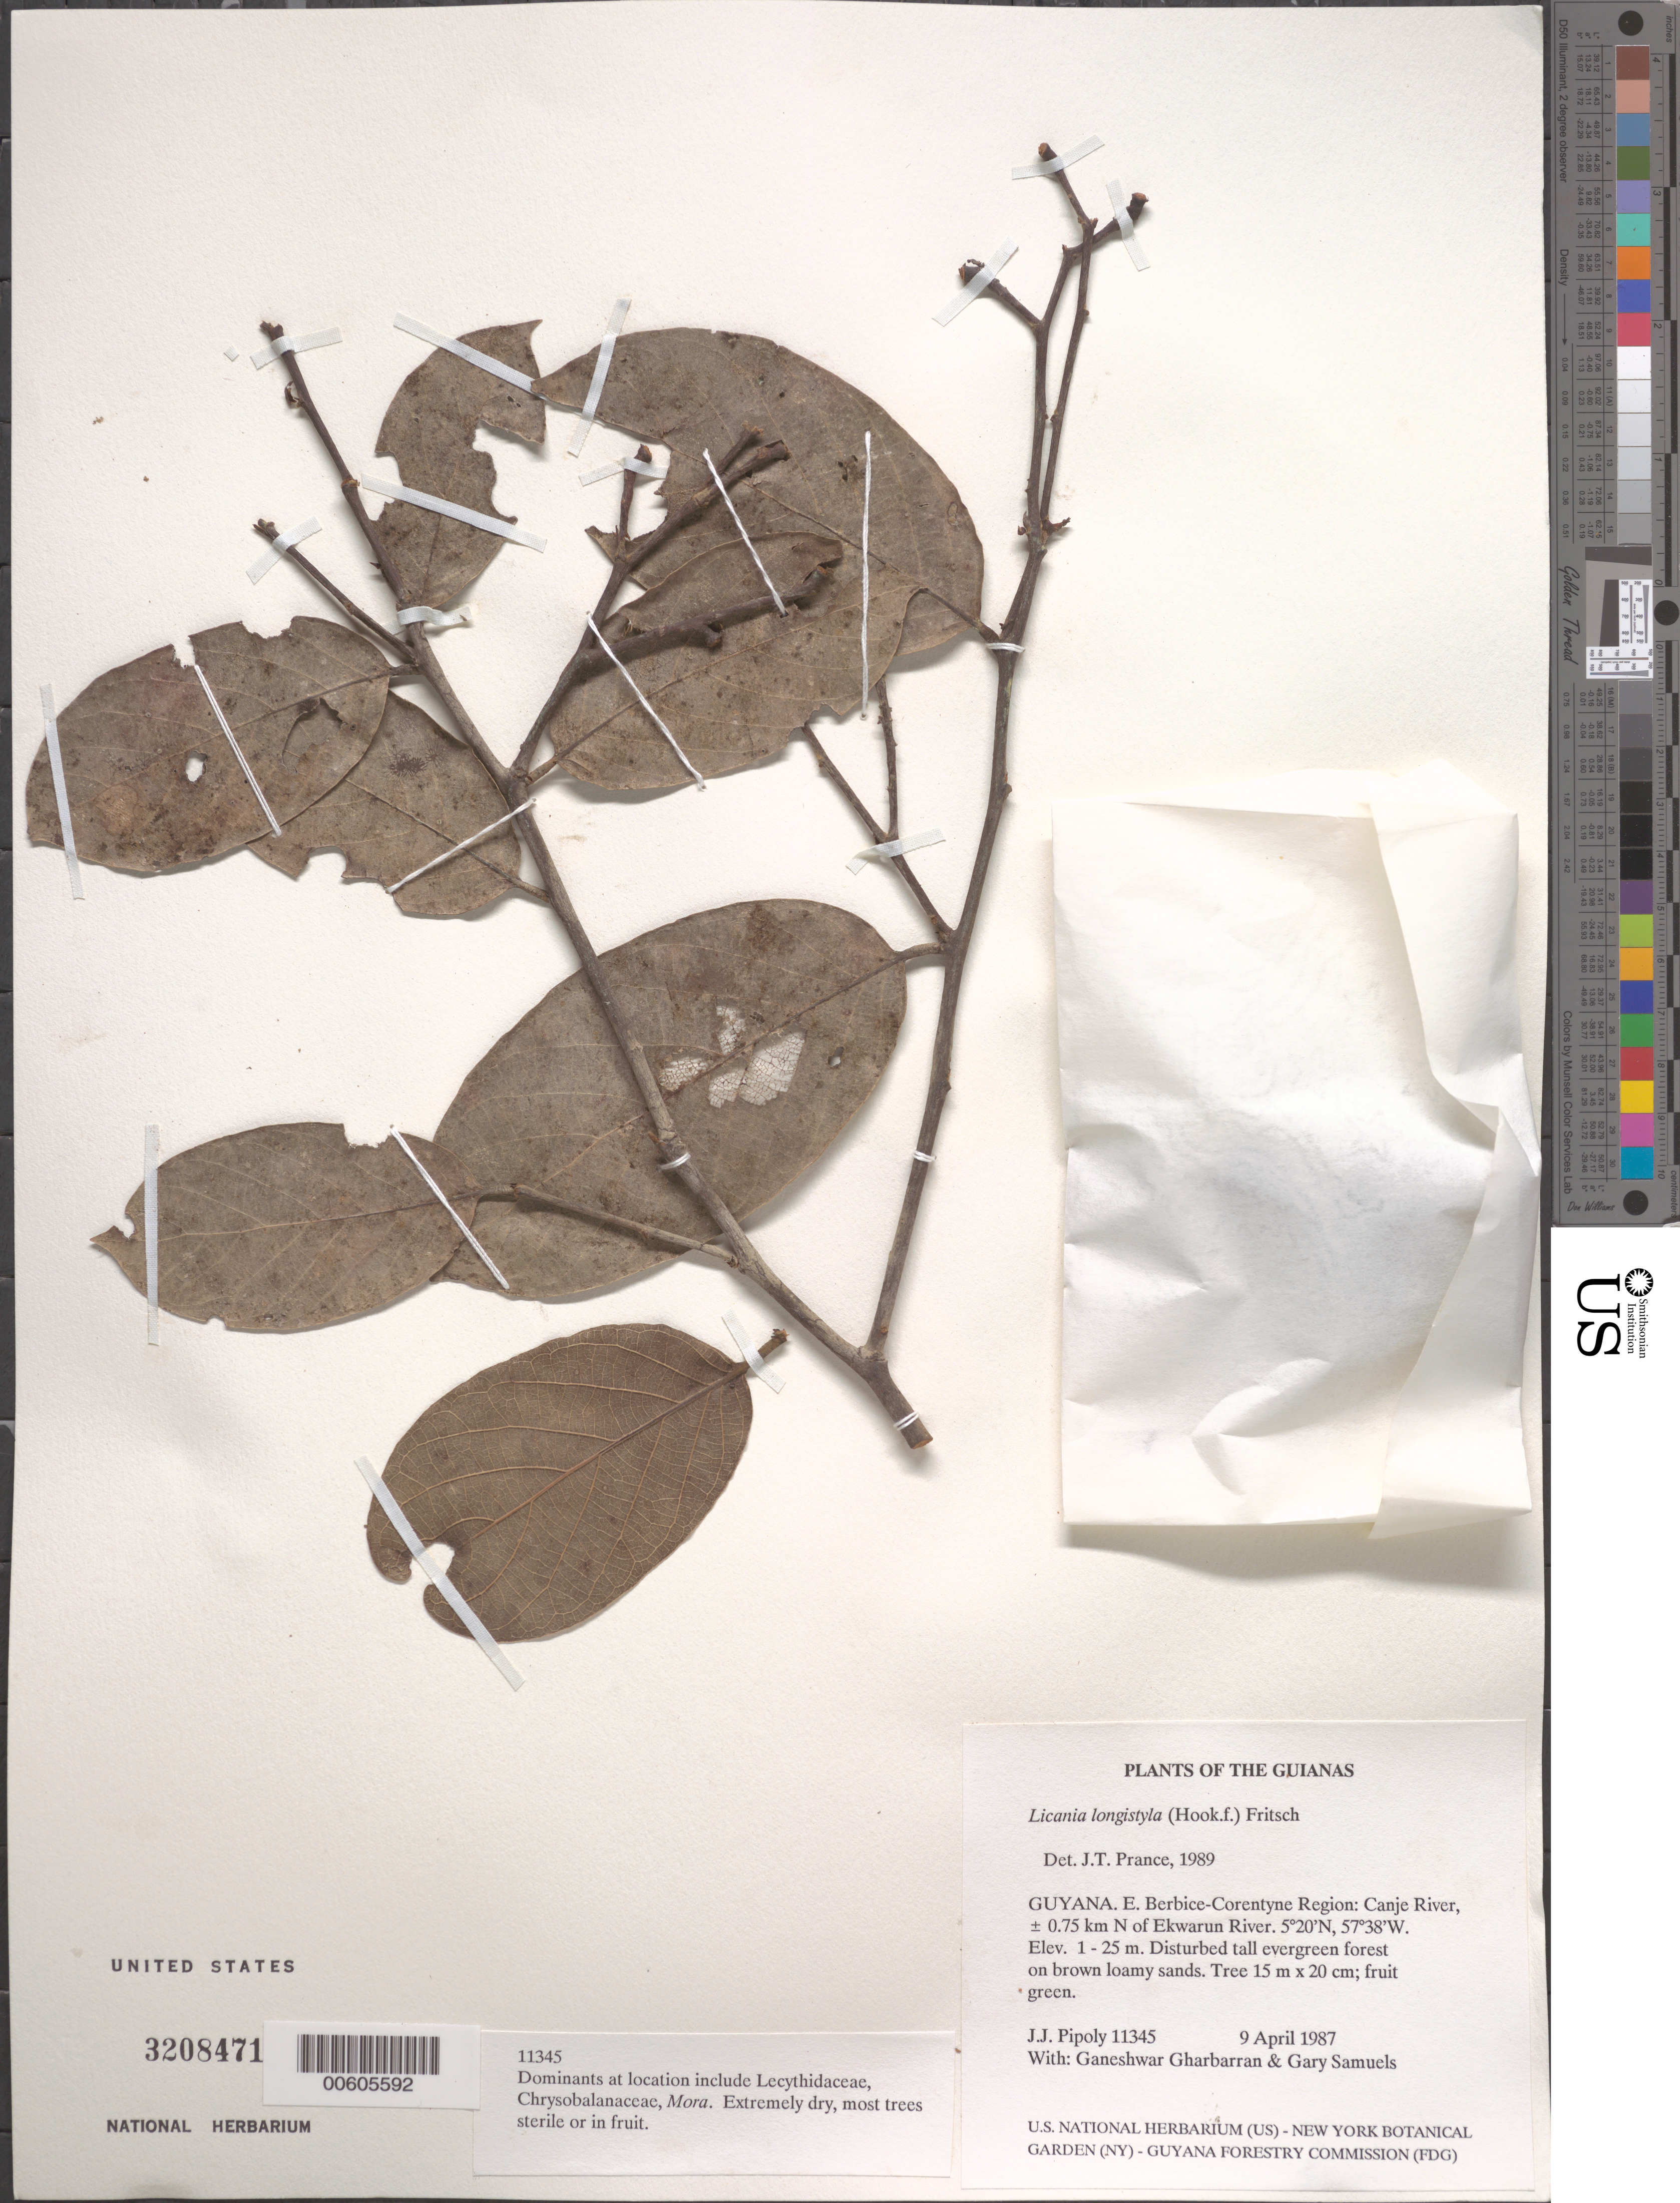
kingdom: Plantae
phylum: Tracheophyta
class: Magnoliopsida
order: Malpighiales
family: Chrysobalanaceae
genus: Leptobalanus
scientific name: Leptobalanus longistylus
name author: (Hook. f.) Sothers & Prance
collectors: J. J. Pipoly, G. Gharbarran & G. Samuels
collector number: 11345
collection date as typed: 9 April 1987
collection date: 1987-04-09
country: Guyana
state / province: E. Berbice-Corentyne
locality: Canje River, ± 0.75 km N of Ekwarun River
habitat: Disturbed tall evergreen forest on brown loamy sands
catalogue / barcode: US 3208471